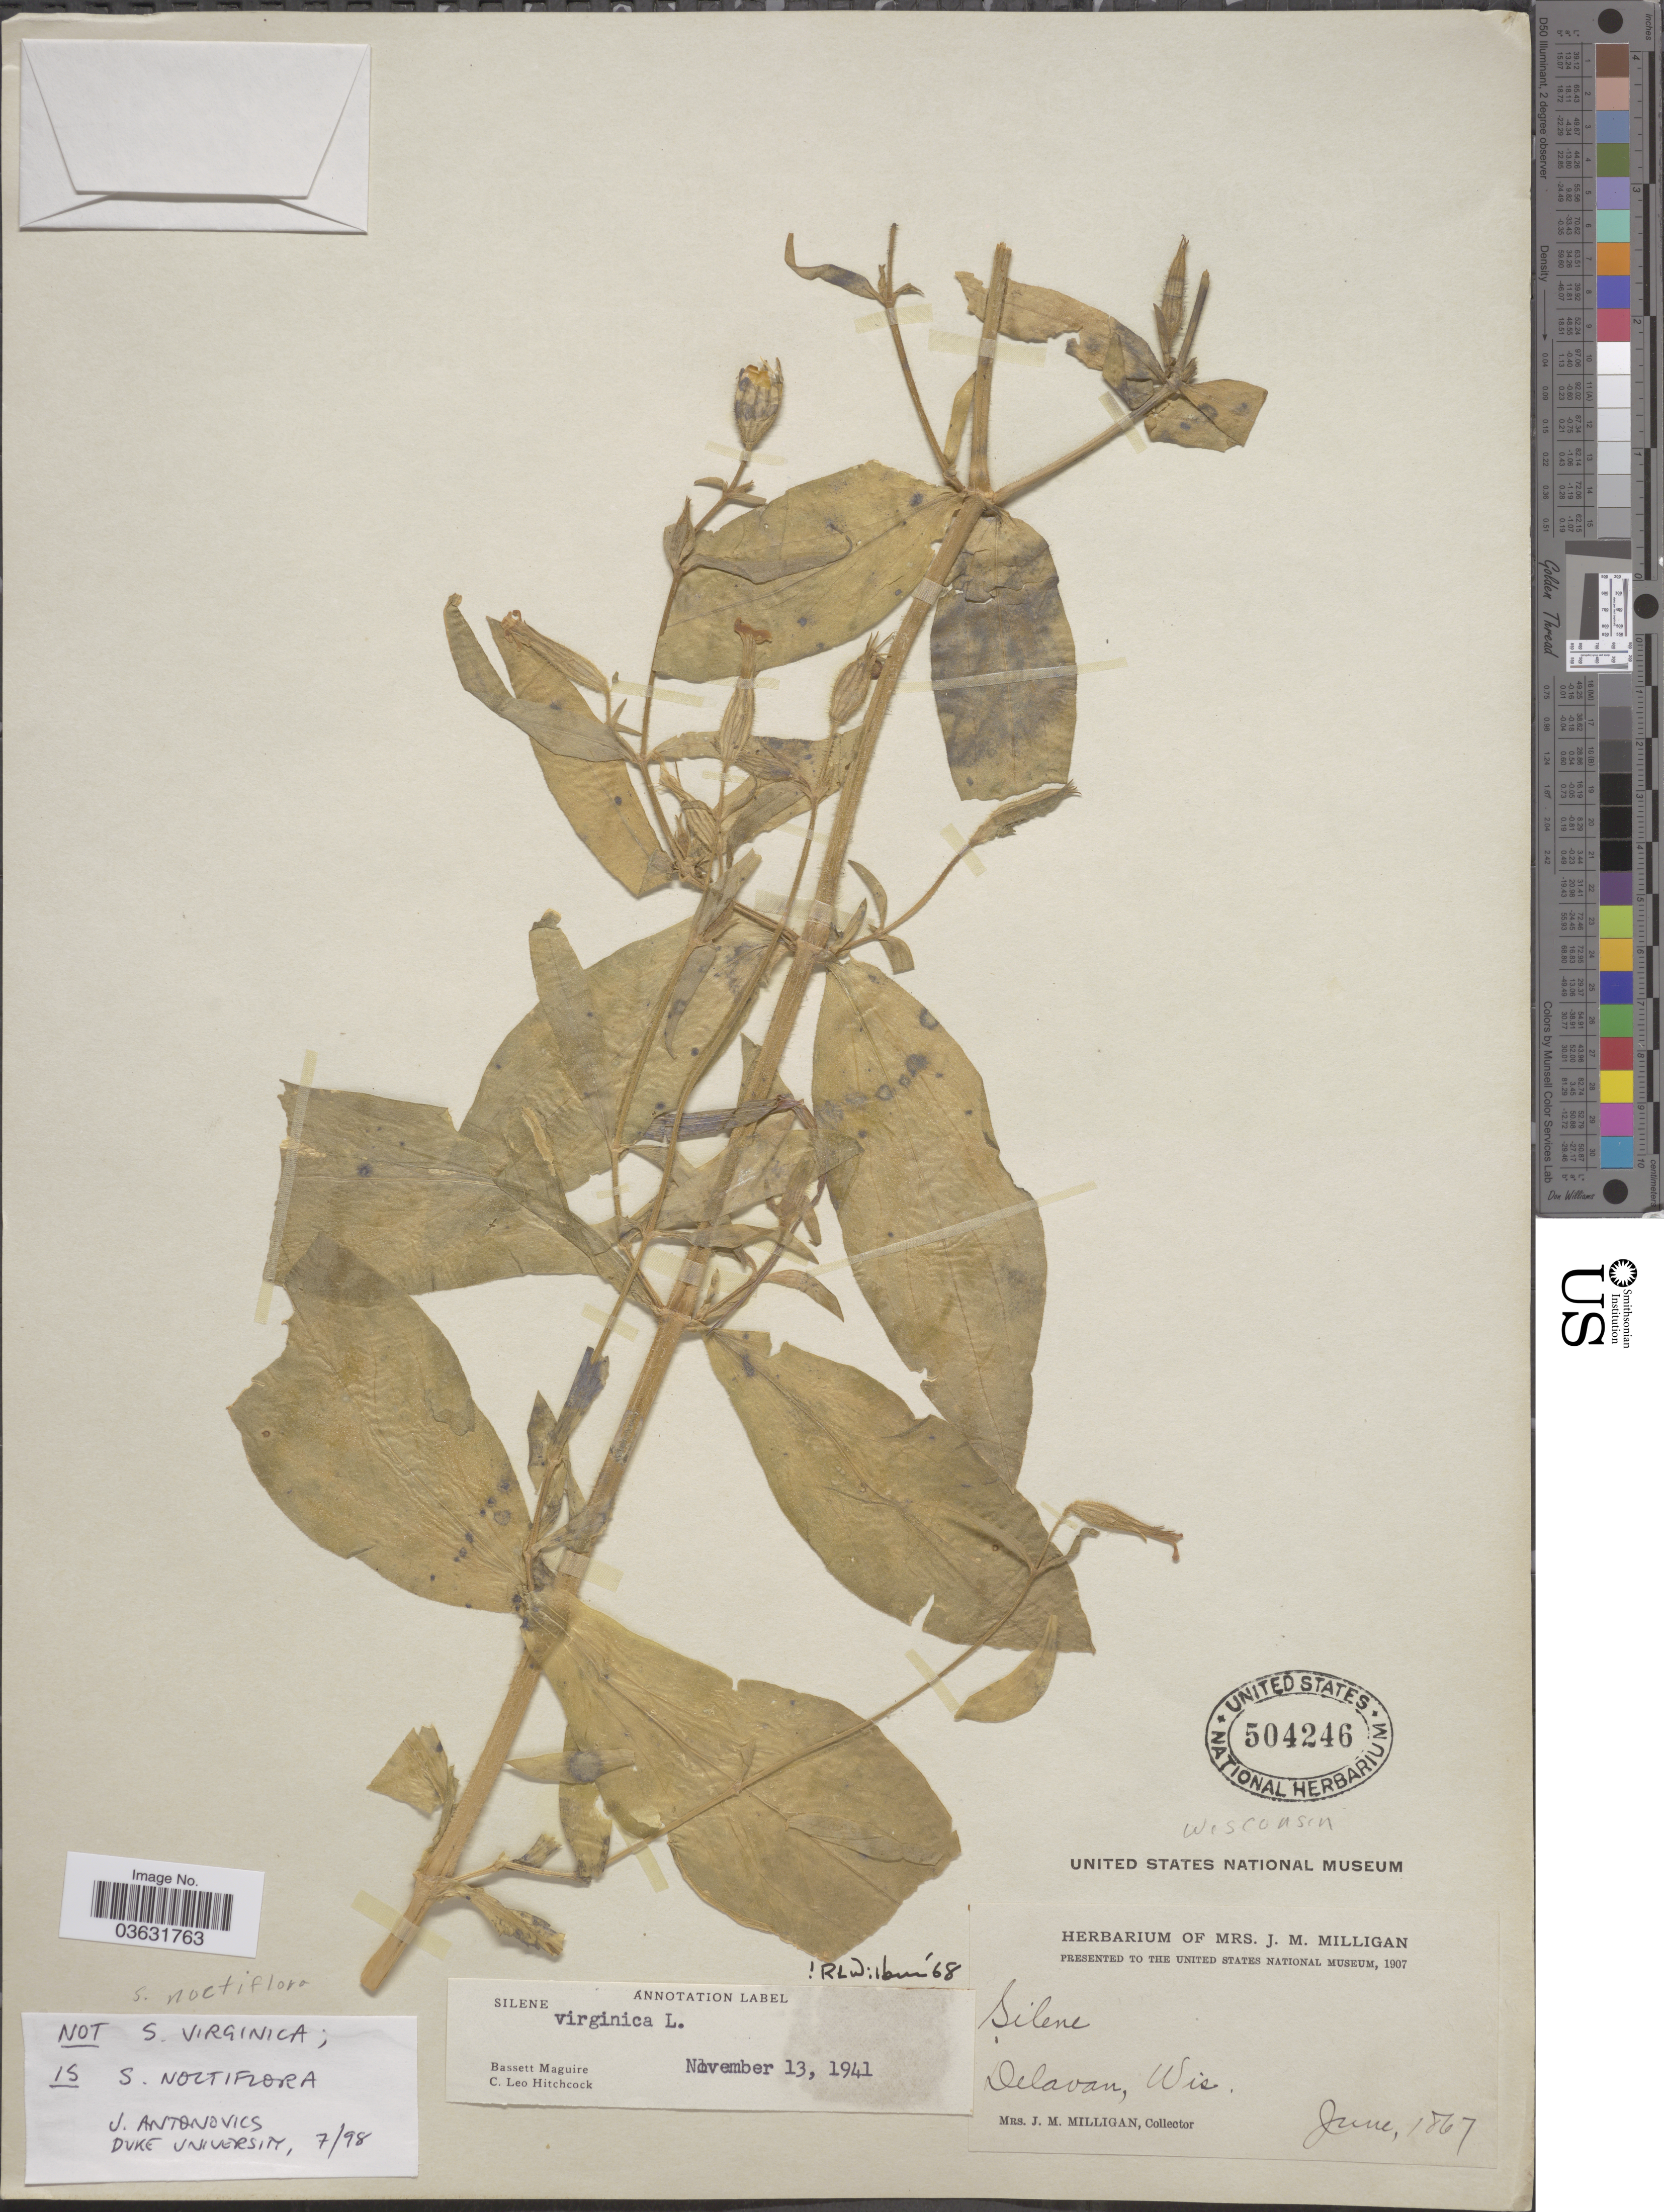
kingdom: Plantae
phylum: Tracheophyta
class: Magnoliopsida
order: Caryophyllales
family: Caryophyllaceae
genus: Silene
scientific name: Silene noctiflora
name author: L.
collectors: J. Milligan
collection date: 1867-06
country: United States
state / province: Wisconsin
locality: Delavan.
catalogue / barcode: US 504246